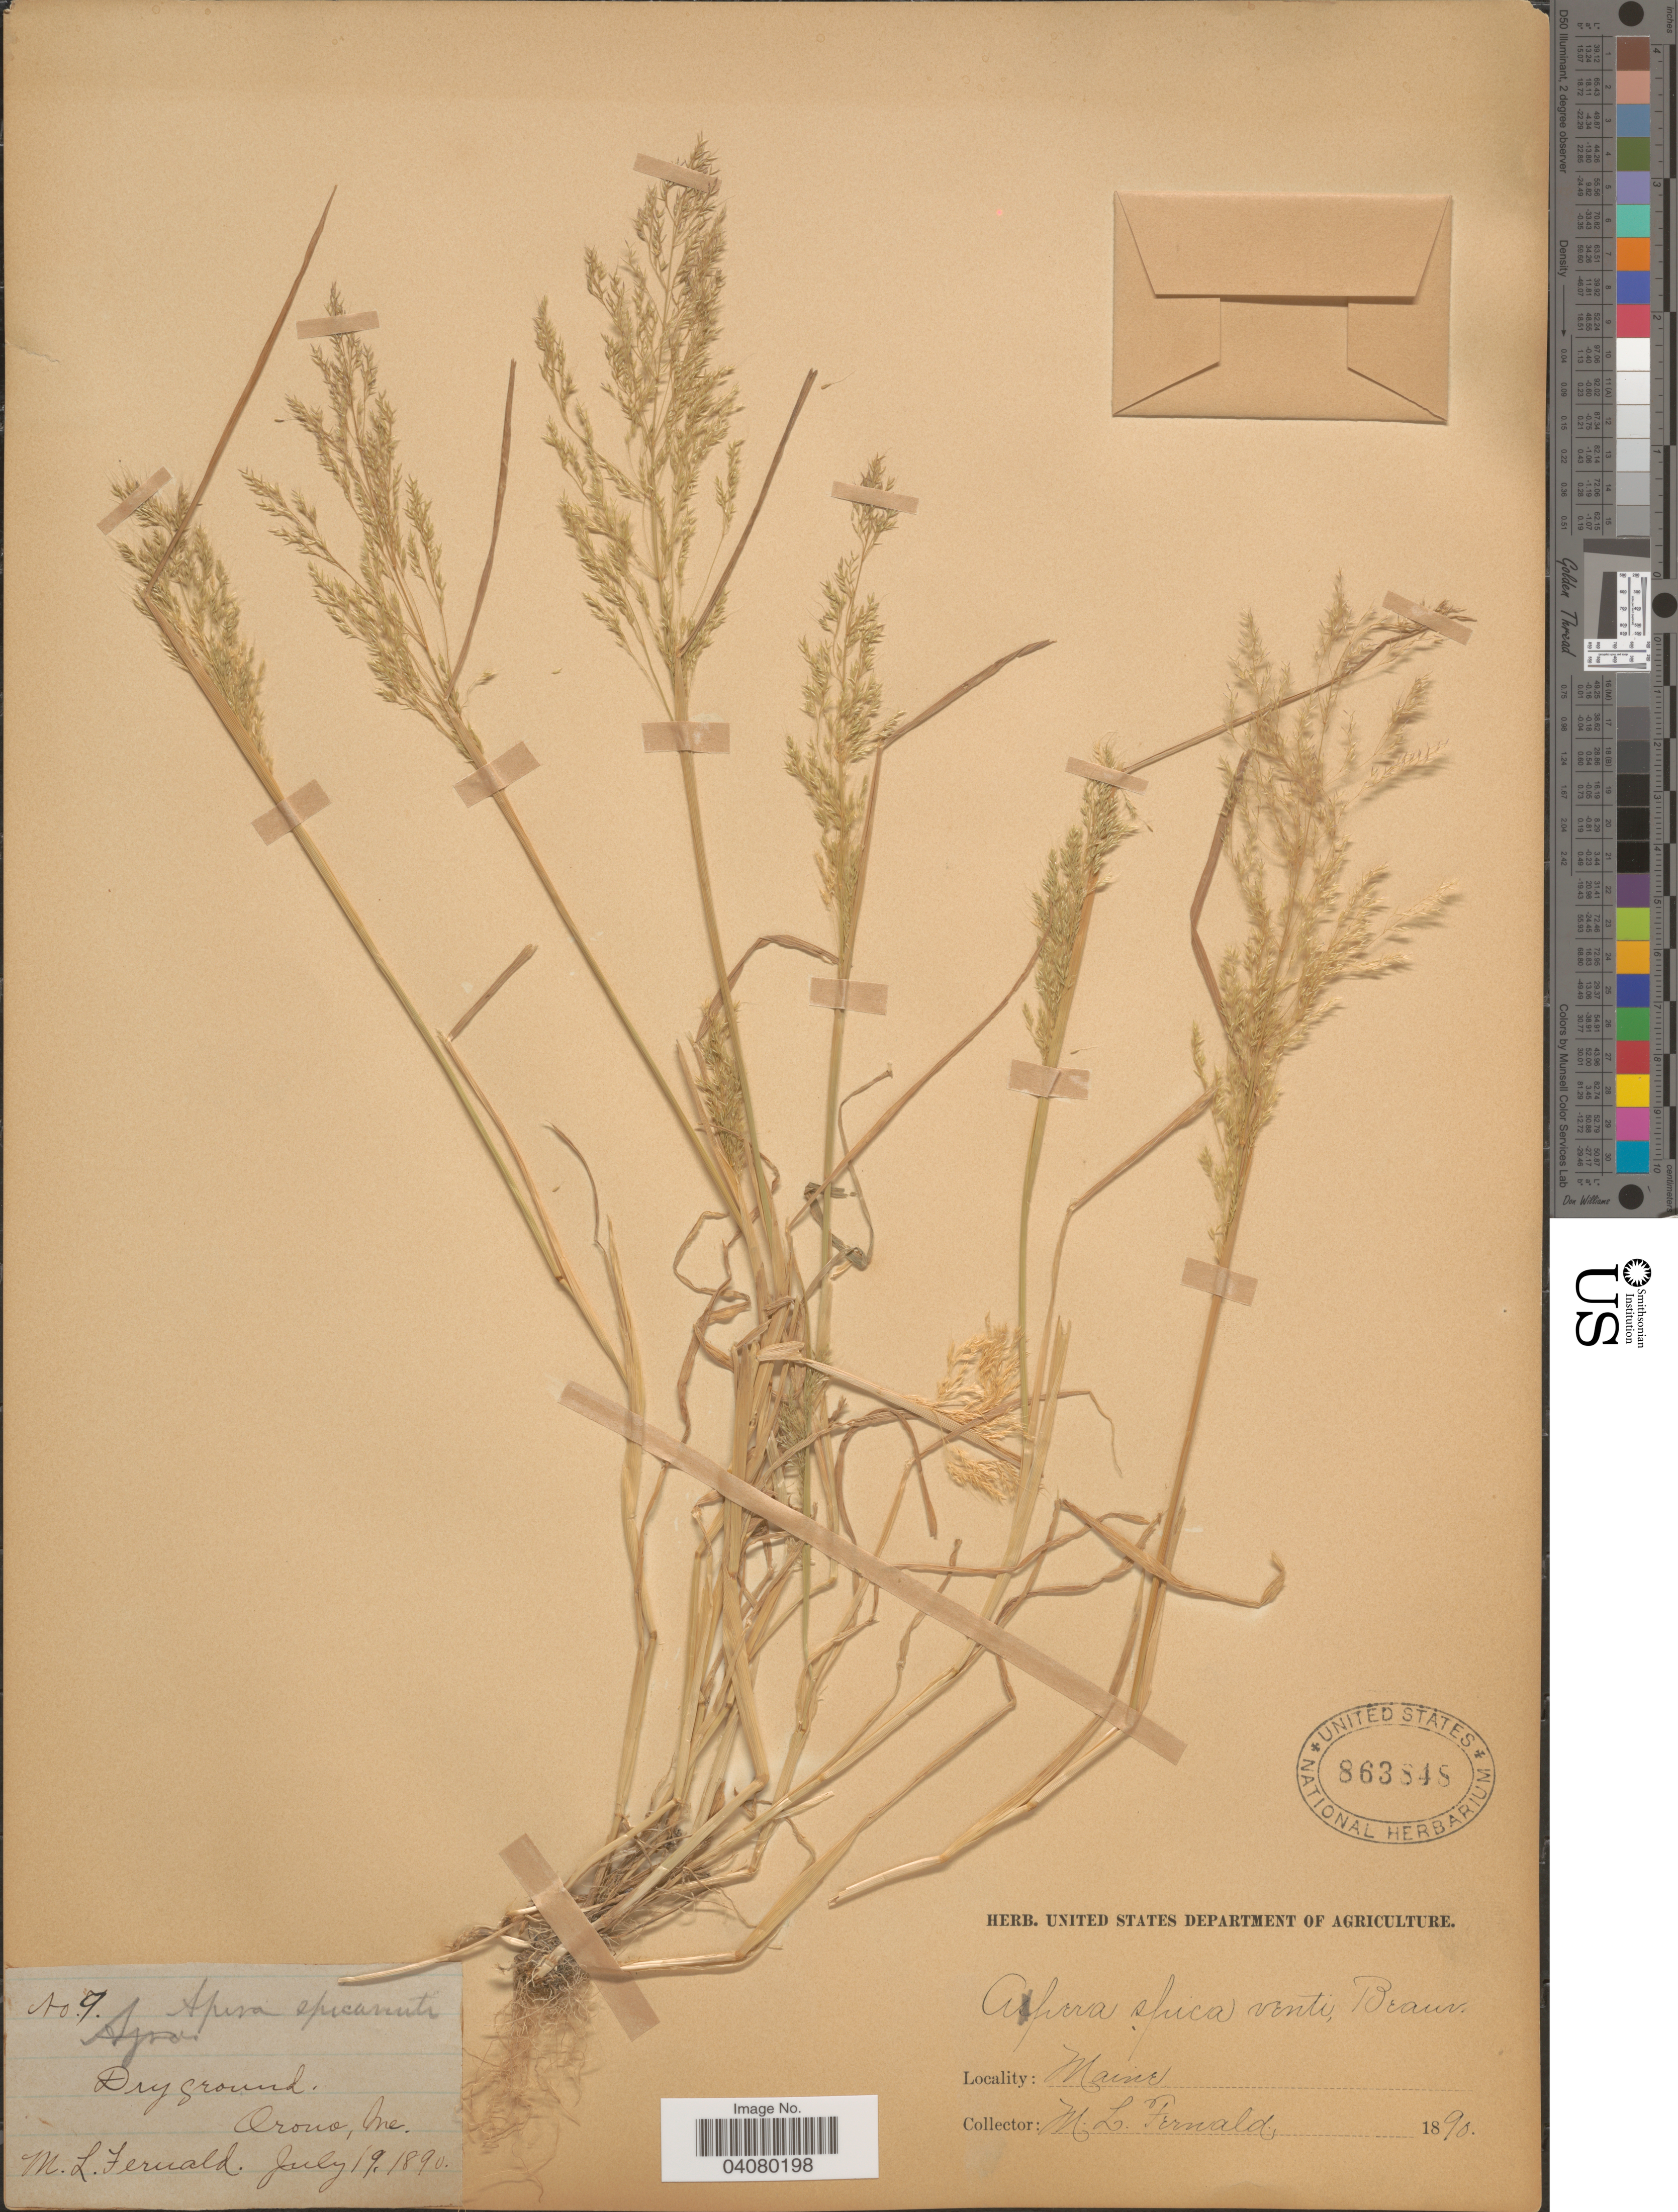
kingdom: Plantae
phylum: Tracheophyta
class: Liliopsida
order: Poales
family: Poaceae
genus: Apera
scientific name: Apera spica-venti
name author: (L.) P. Beauv.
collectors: M. L. Fernald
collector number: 9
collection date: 1890-07-19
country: United States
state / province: Maine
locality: Orono.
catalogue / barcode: US 863848